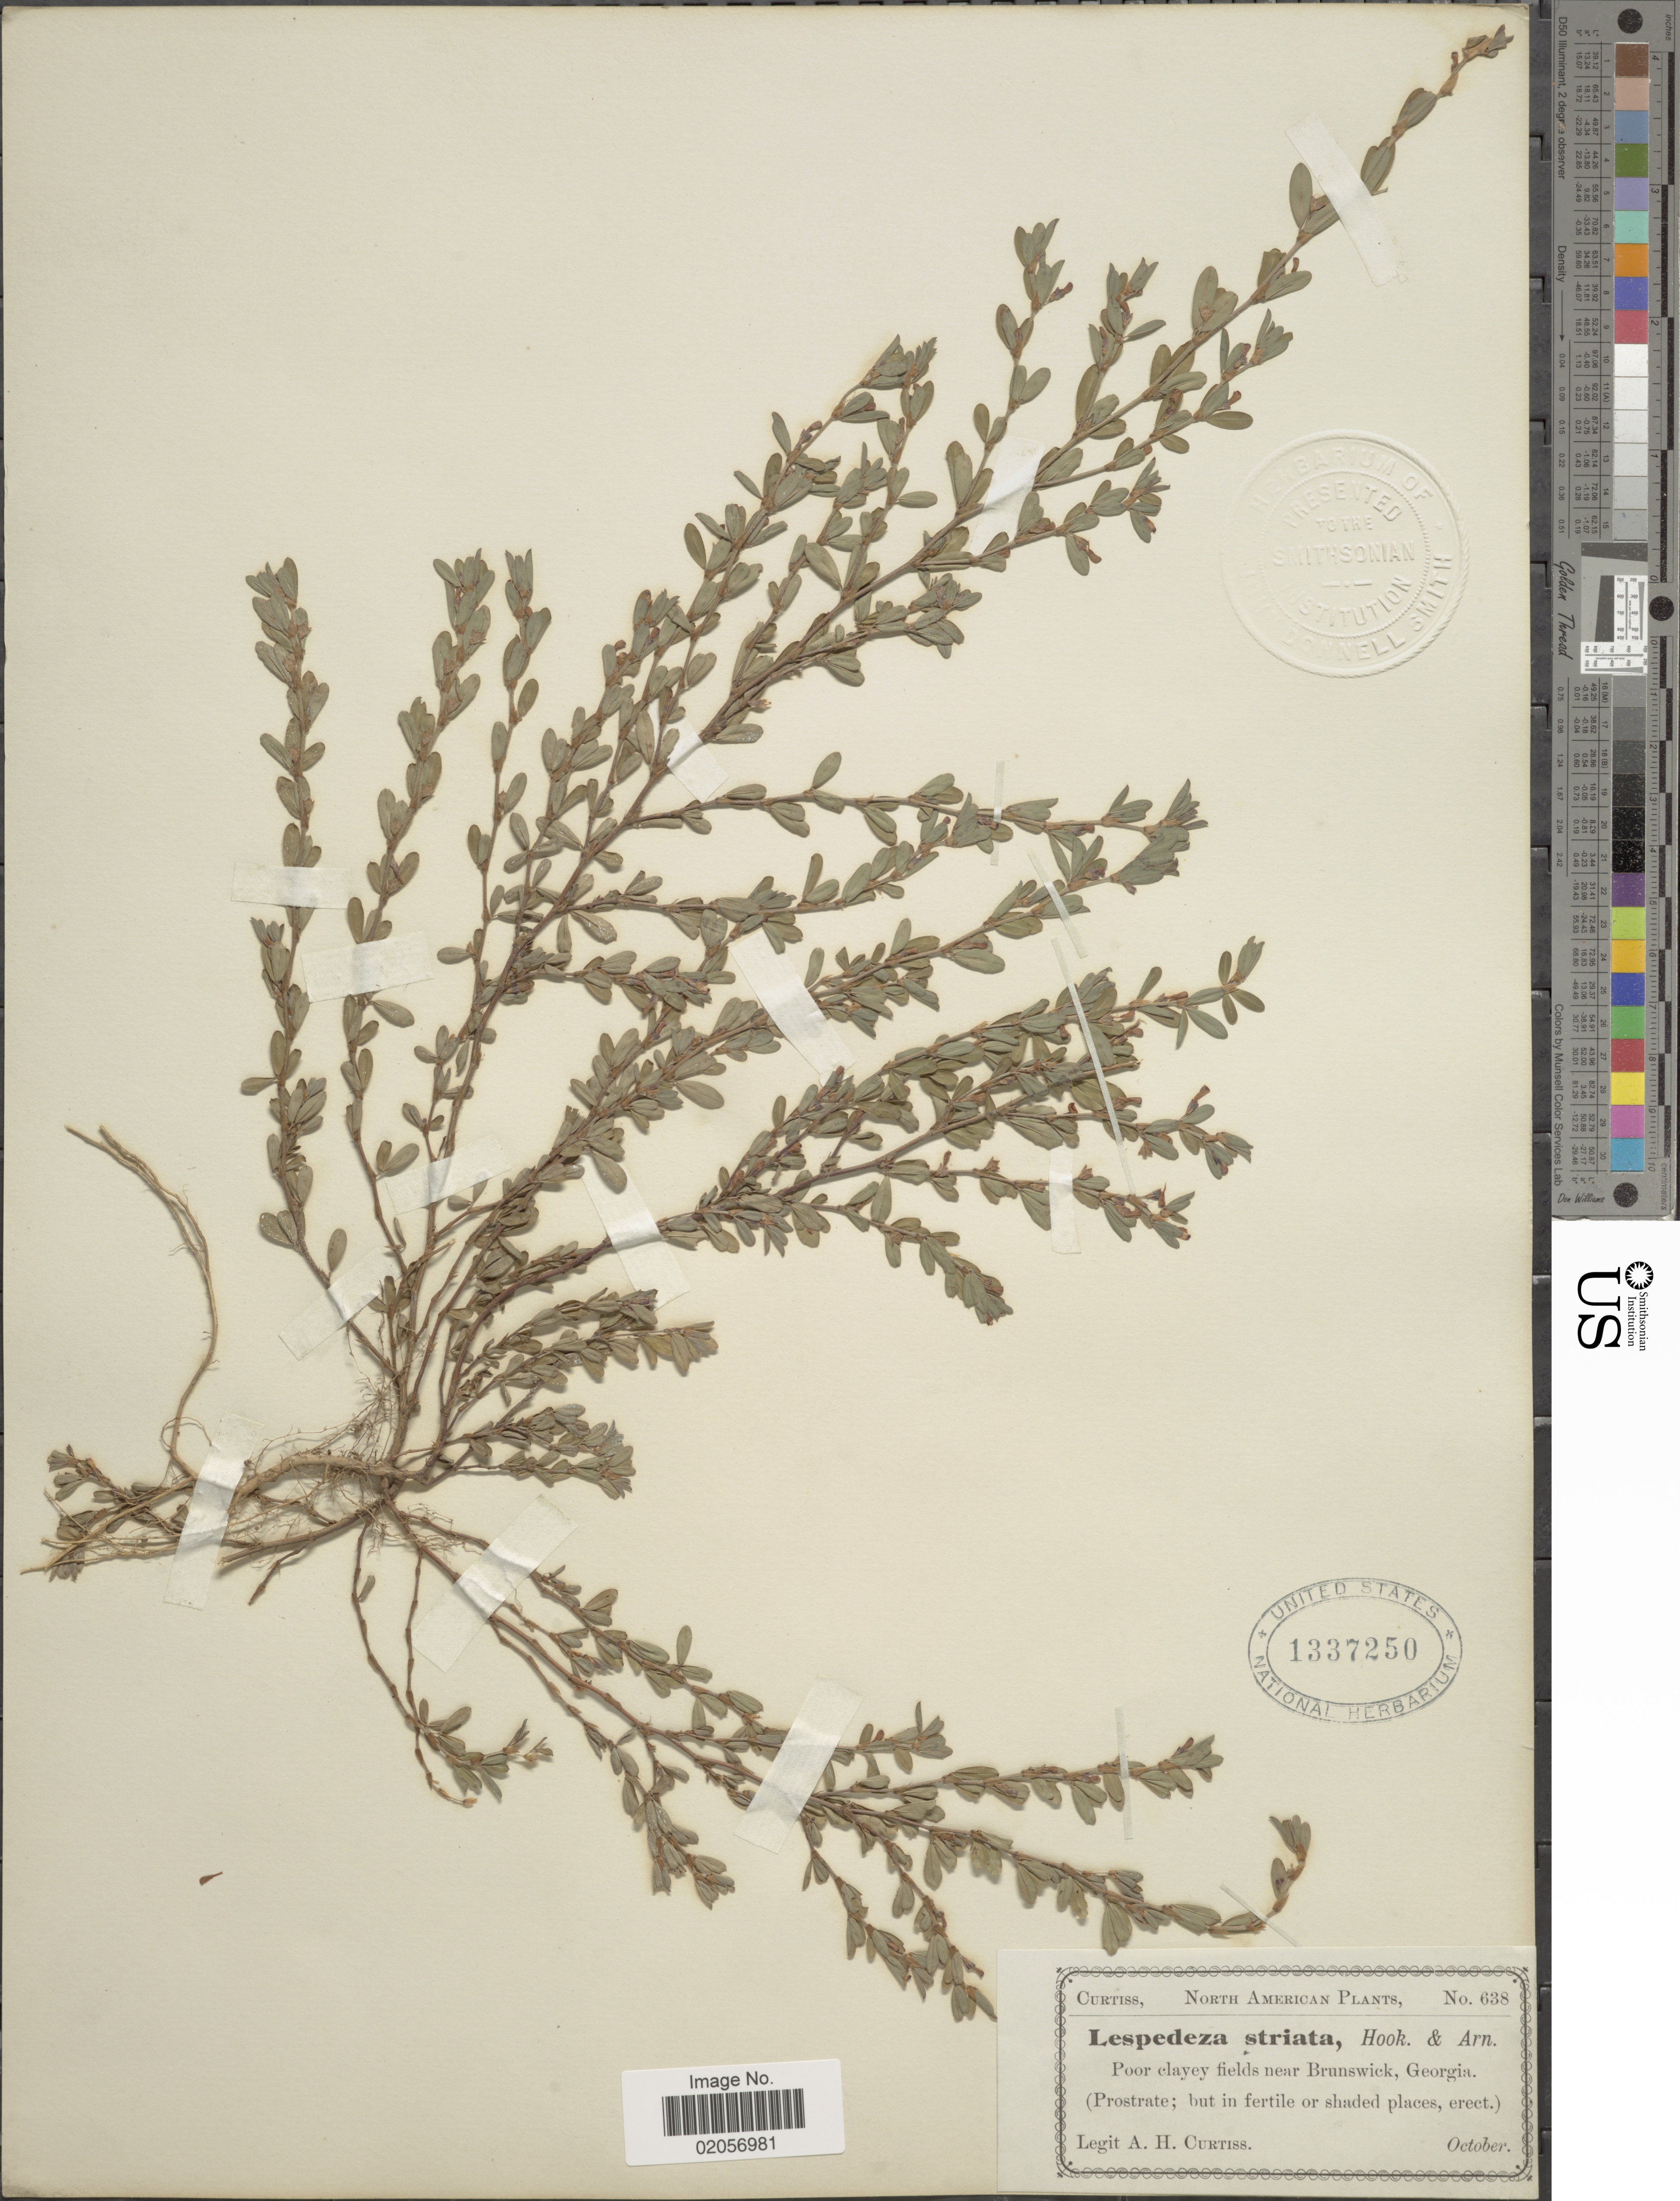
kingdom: Plantae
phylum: Tracheophyta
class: Magnoliopsida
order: Fabales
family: Fabaceae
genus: Kummerowia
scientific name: Kummerowia striata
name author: (Thunb.) Schindl.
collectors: A. H. Curtiss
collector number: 638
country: United States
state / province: Georgia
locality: Poor clayey fields near Brunswick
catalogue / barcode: US 1337250